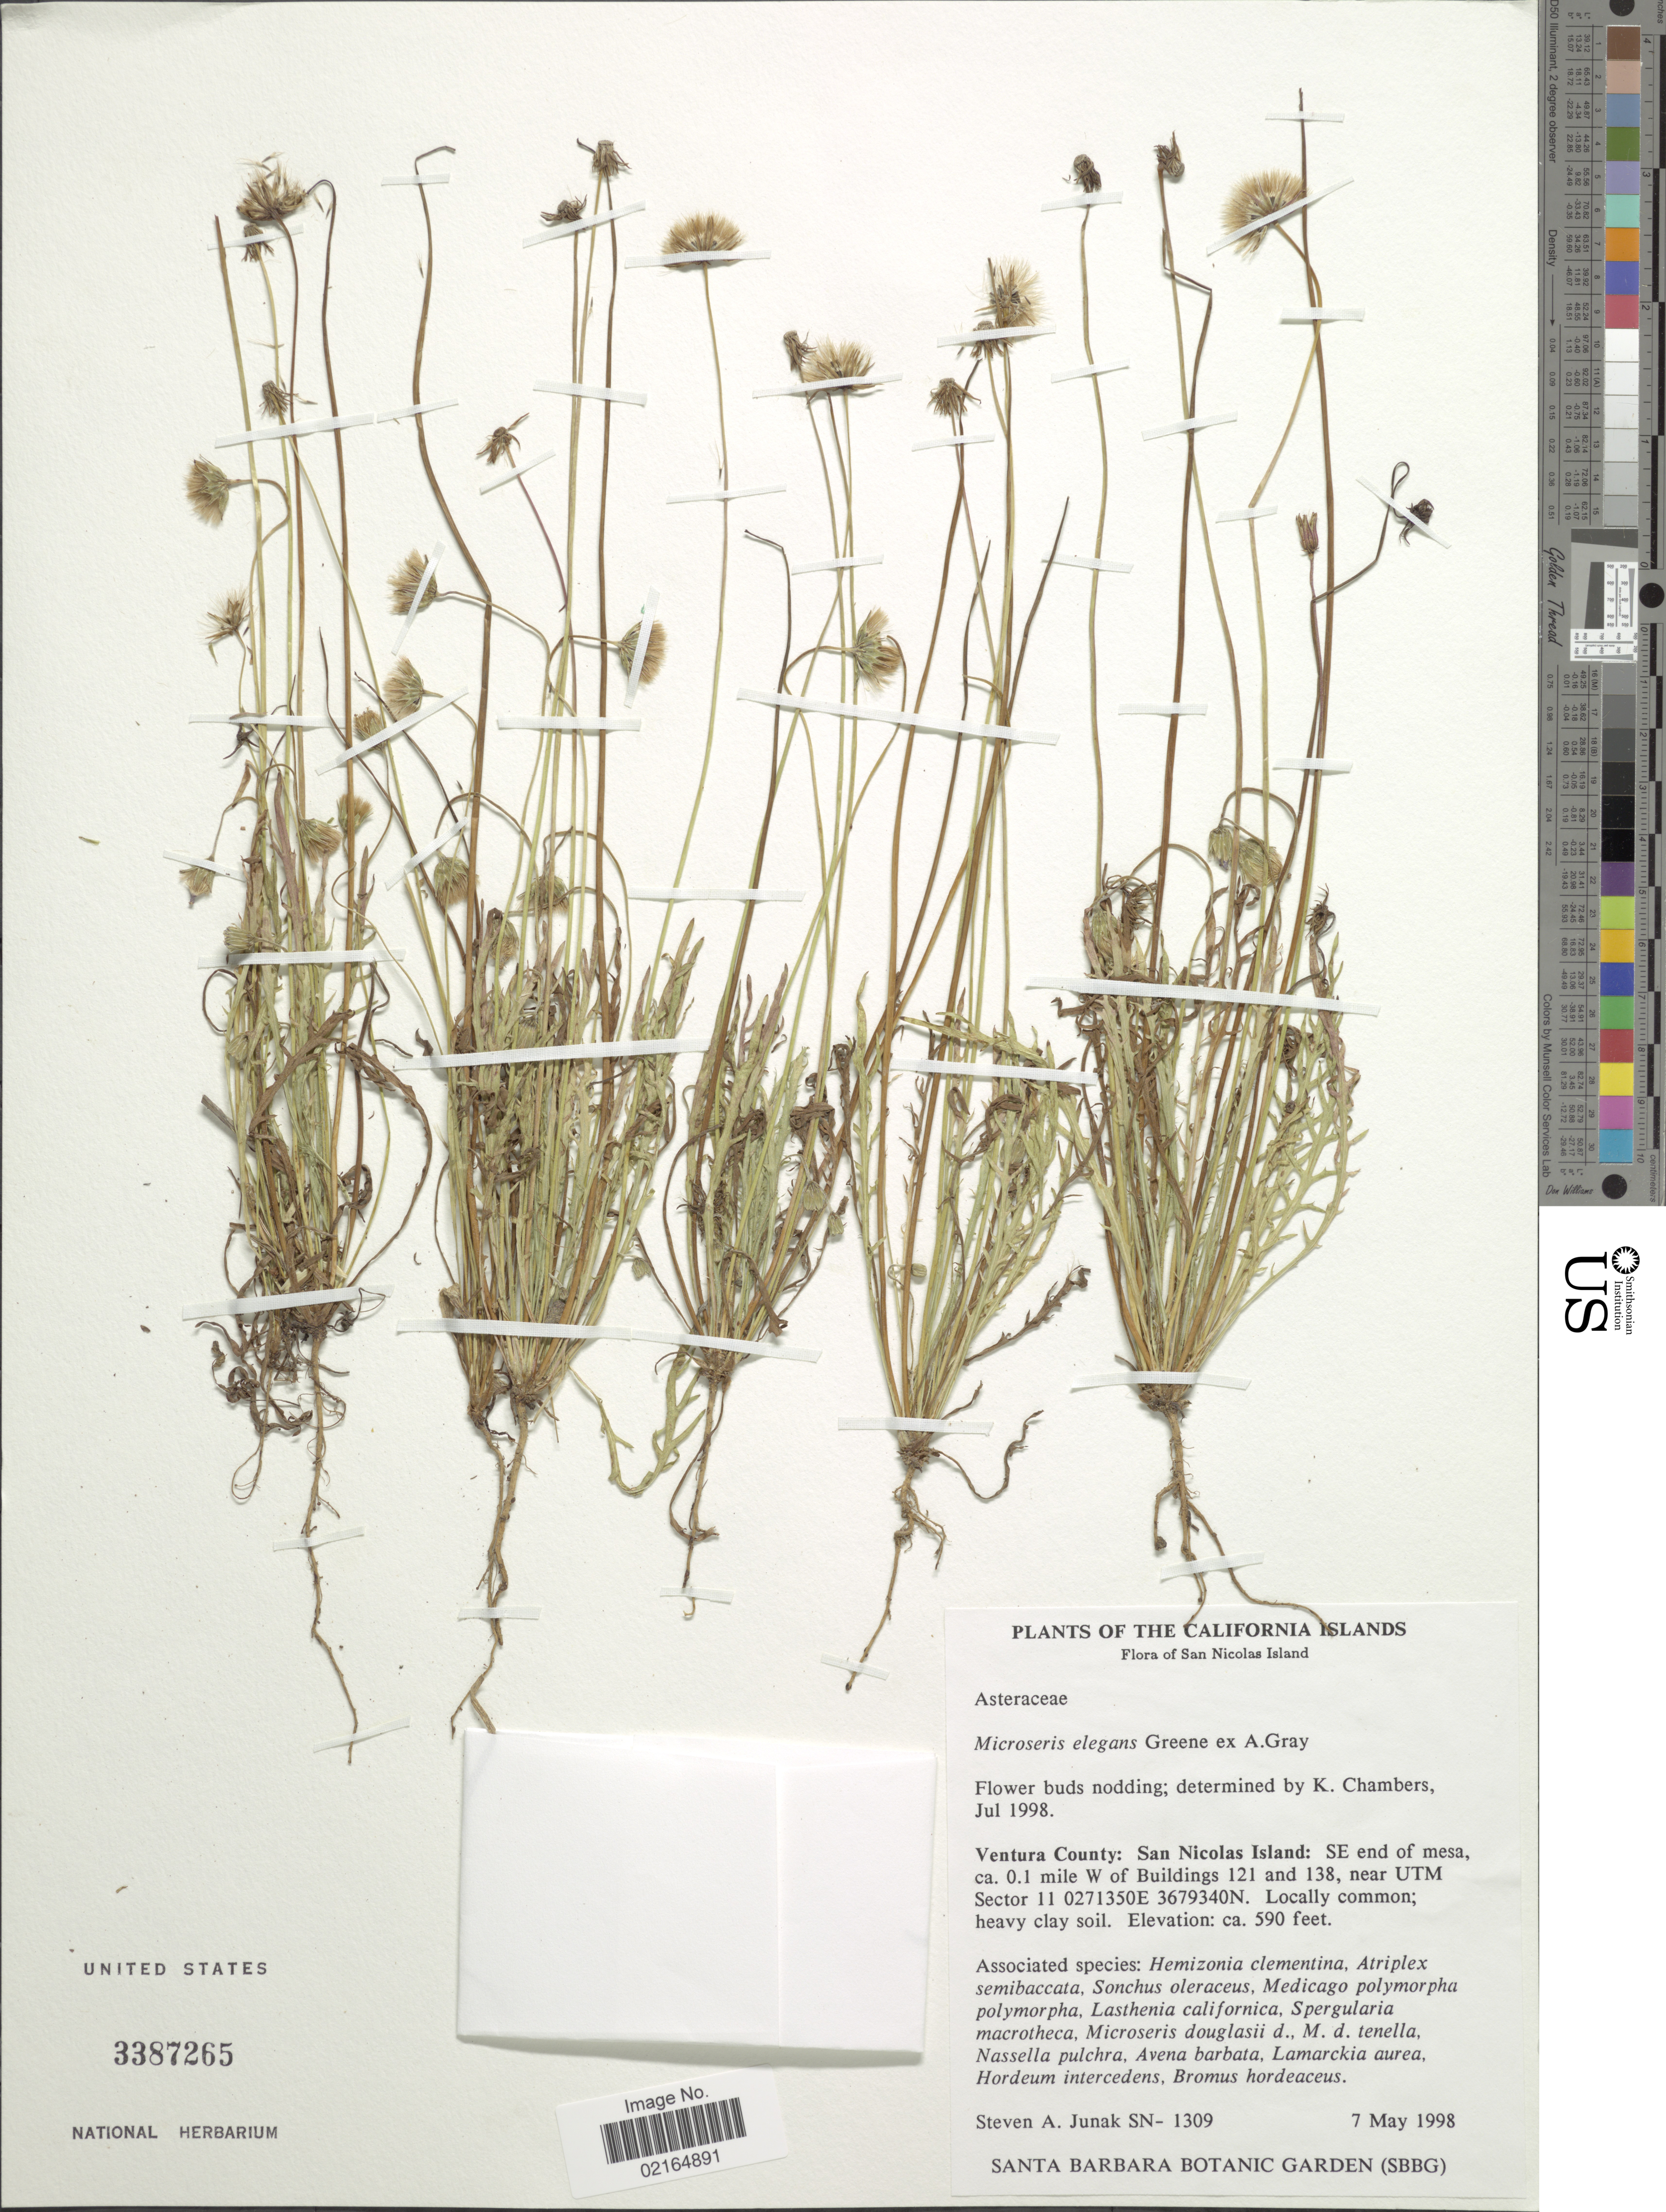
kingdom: Plantae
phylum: Tracheophyta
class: Magnoliopsida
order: Asterales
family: Asteraceae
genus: Microseris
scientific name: Microseris elegans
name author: Greene ex A. Gray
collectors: S. Junak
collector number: SN-1309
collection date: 1998-05-07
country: United States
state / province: California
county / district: Ventura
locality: The California Islands, San Nicolas Island, Ventura County: San Nicolas Island: SE end of mesa, ca. 0.1 mile W of Buildings 121 and 138, near UTM Sector 11.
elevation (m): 180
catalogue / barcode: US 3387265